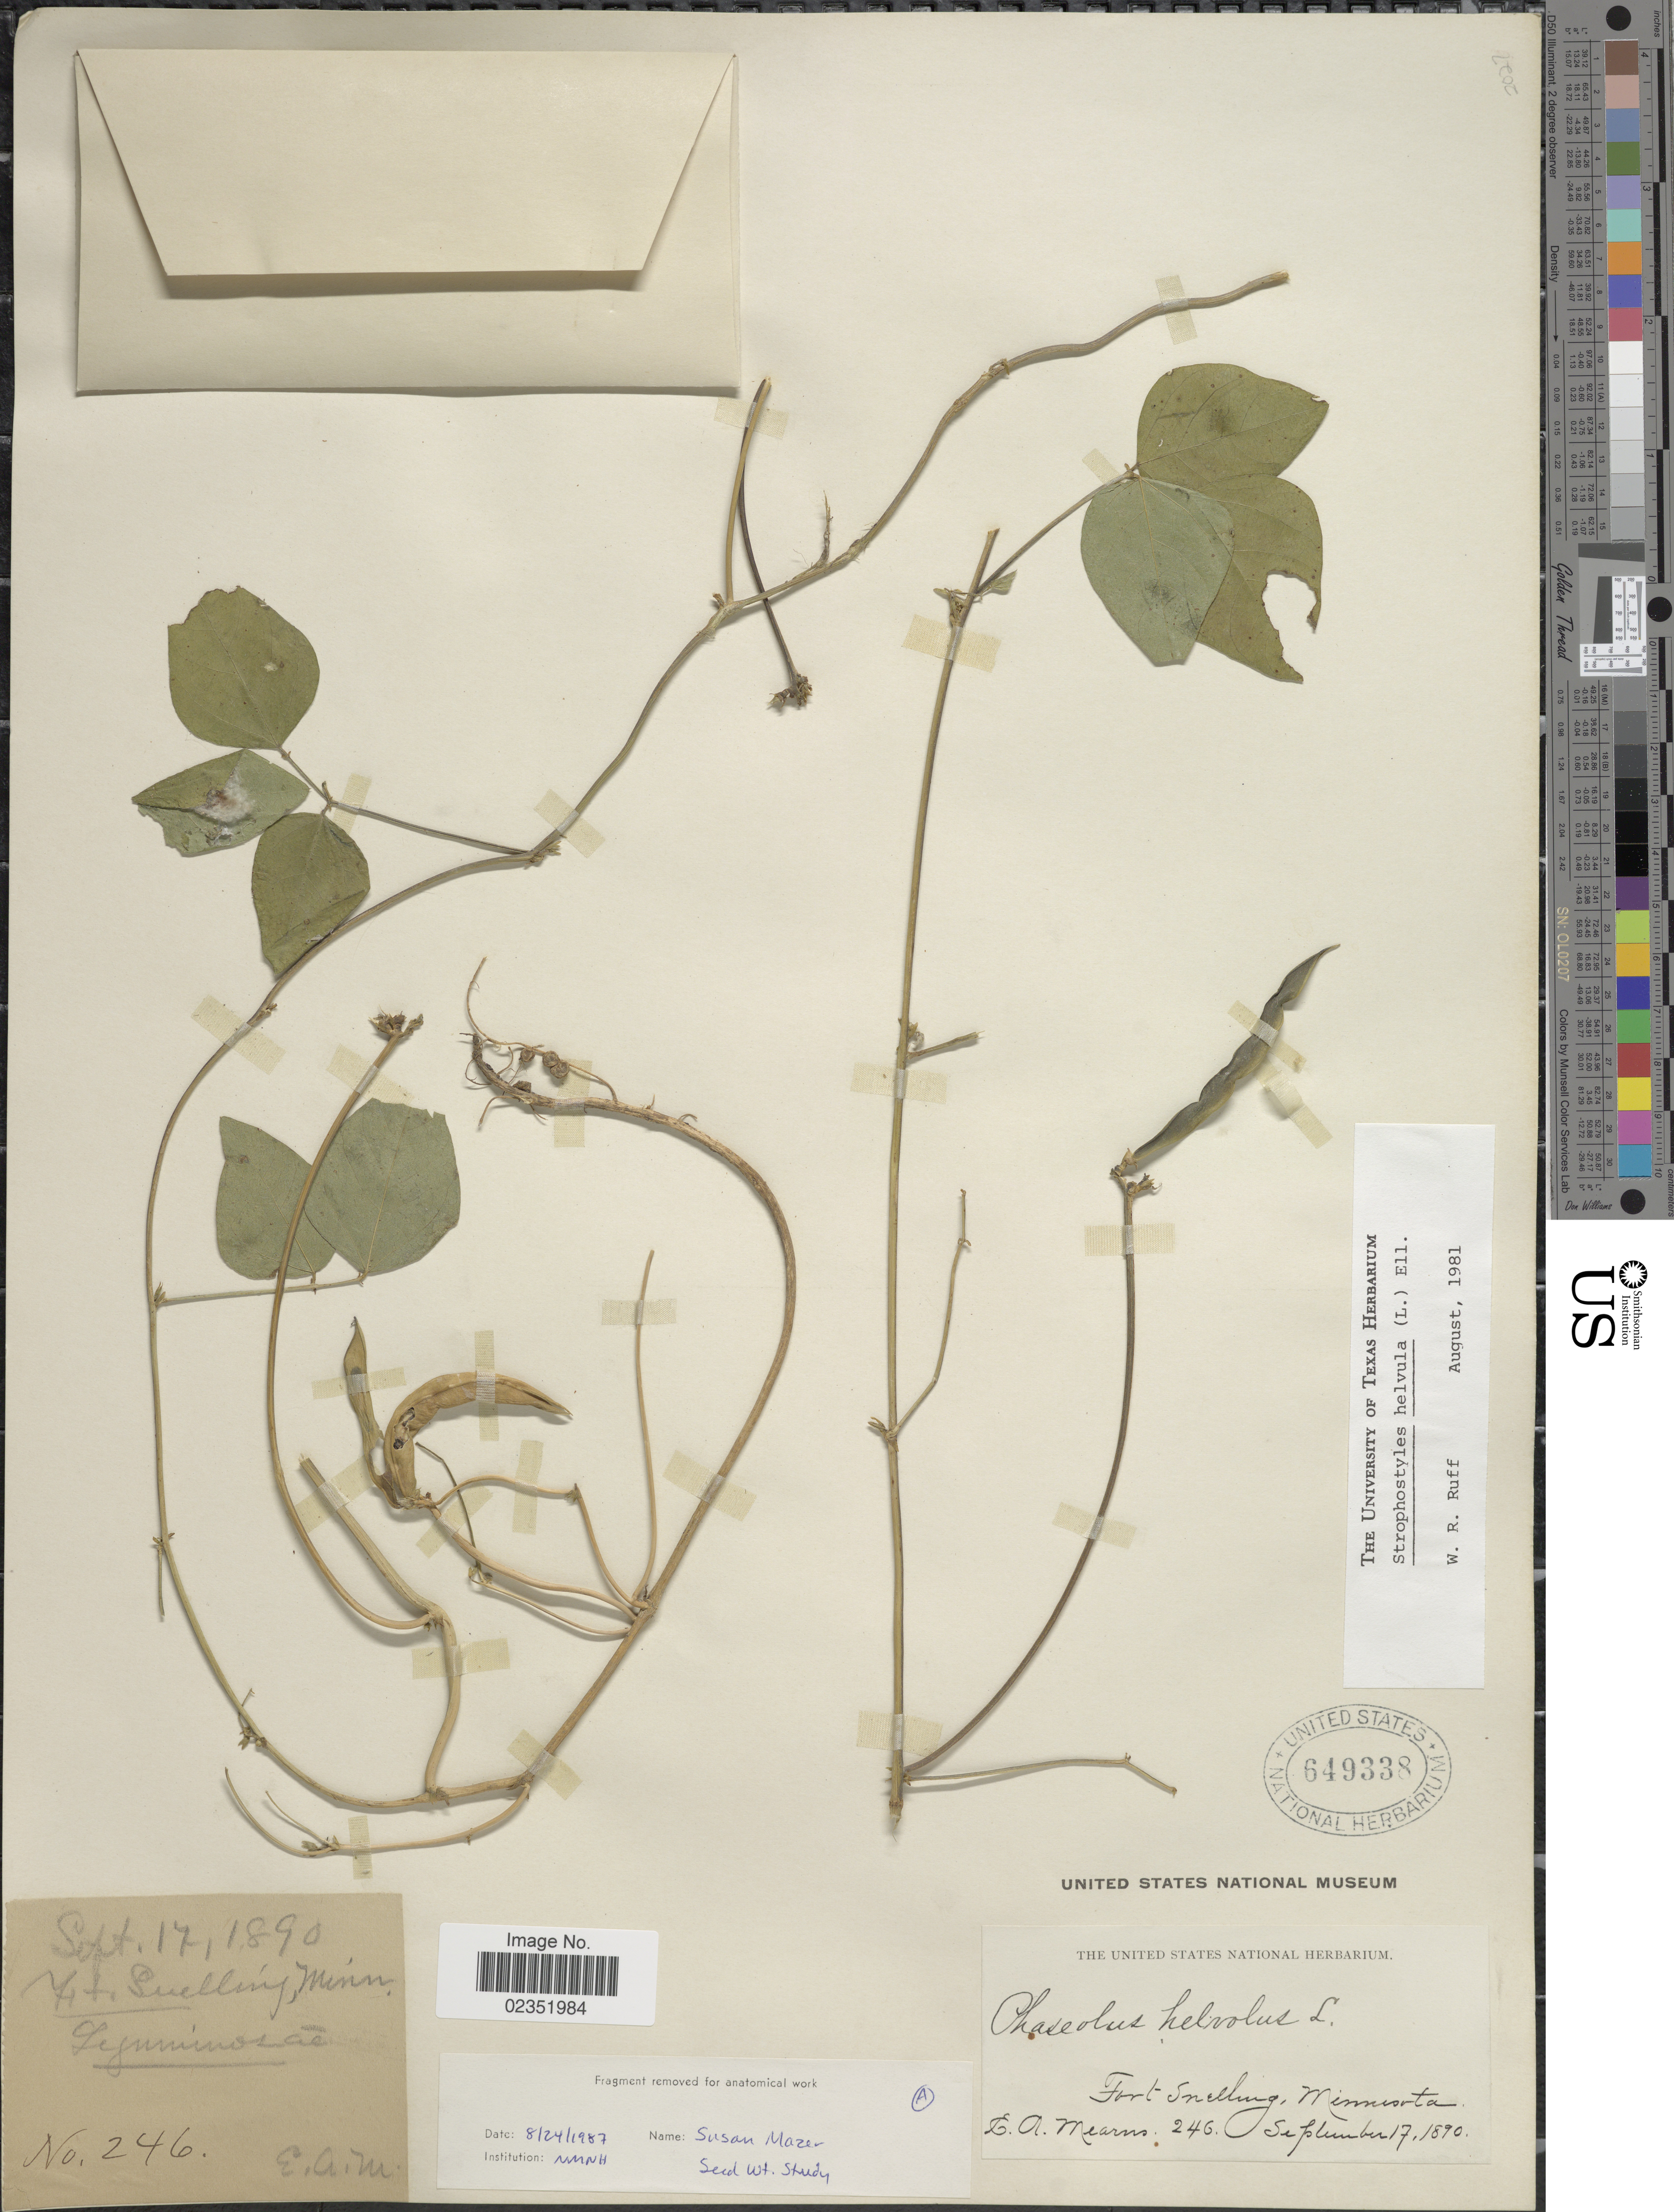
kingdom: Plantae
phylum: Tracheophyta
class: Magnoliopsida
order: Fabales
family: Fabaceae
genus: Strophostyles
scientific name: Strophostyles helvola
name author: (L.) Elliott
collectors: E. A. Mearns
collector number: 246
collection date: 1890-09-17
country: United States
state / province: Minnesota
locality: Fort Snelliing.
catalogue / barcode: US 649338